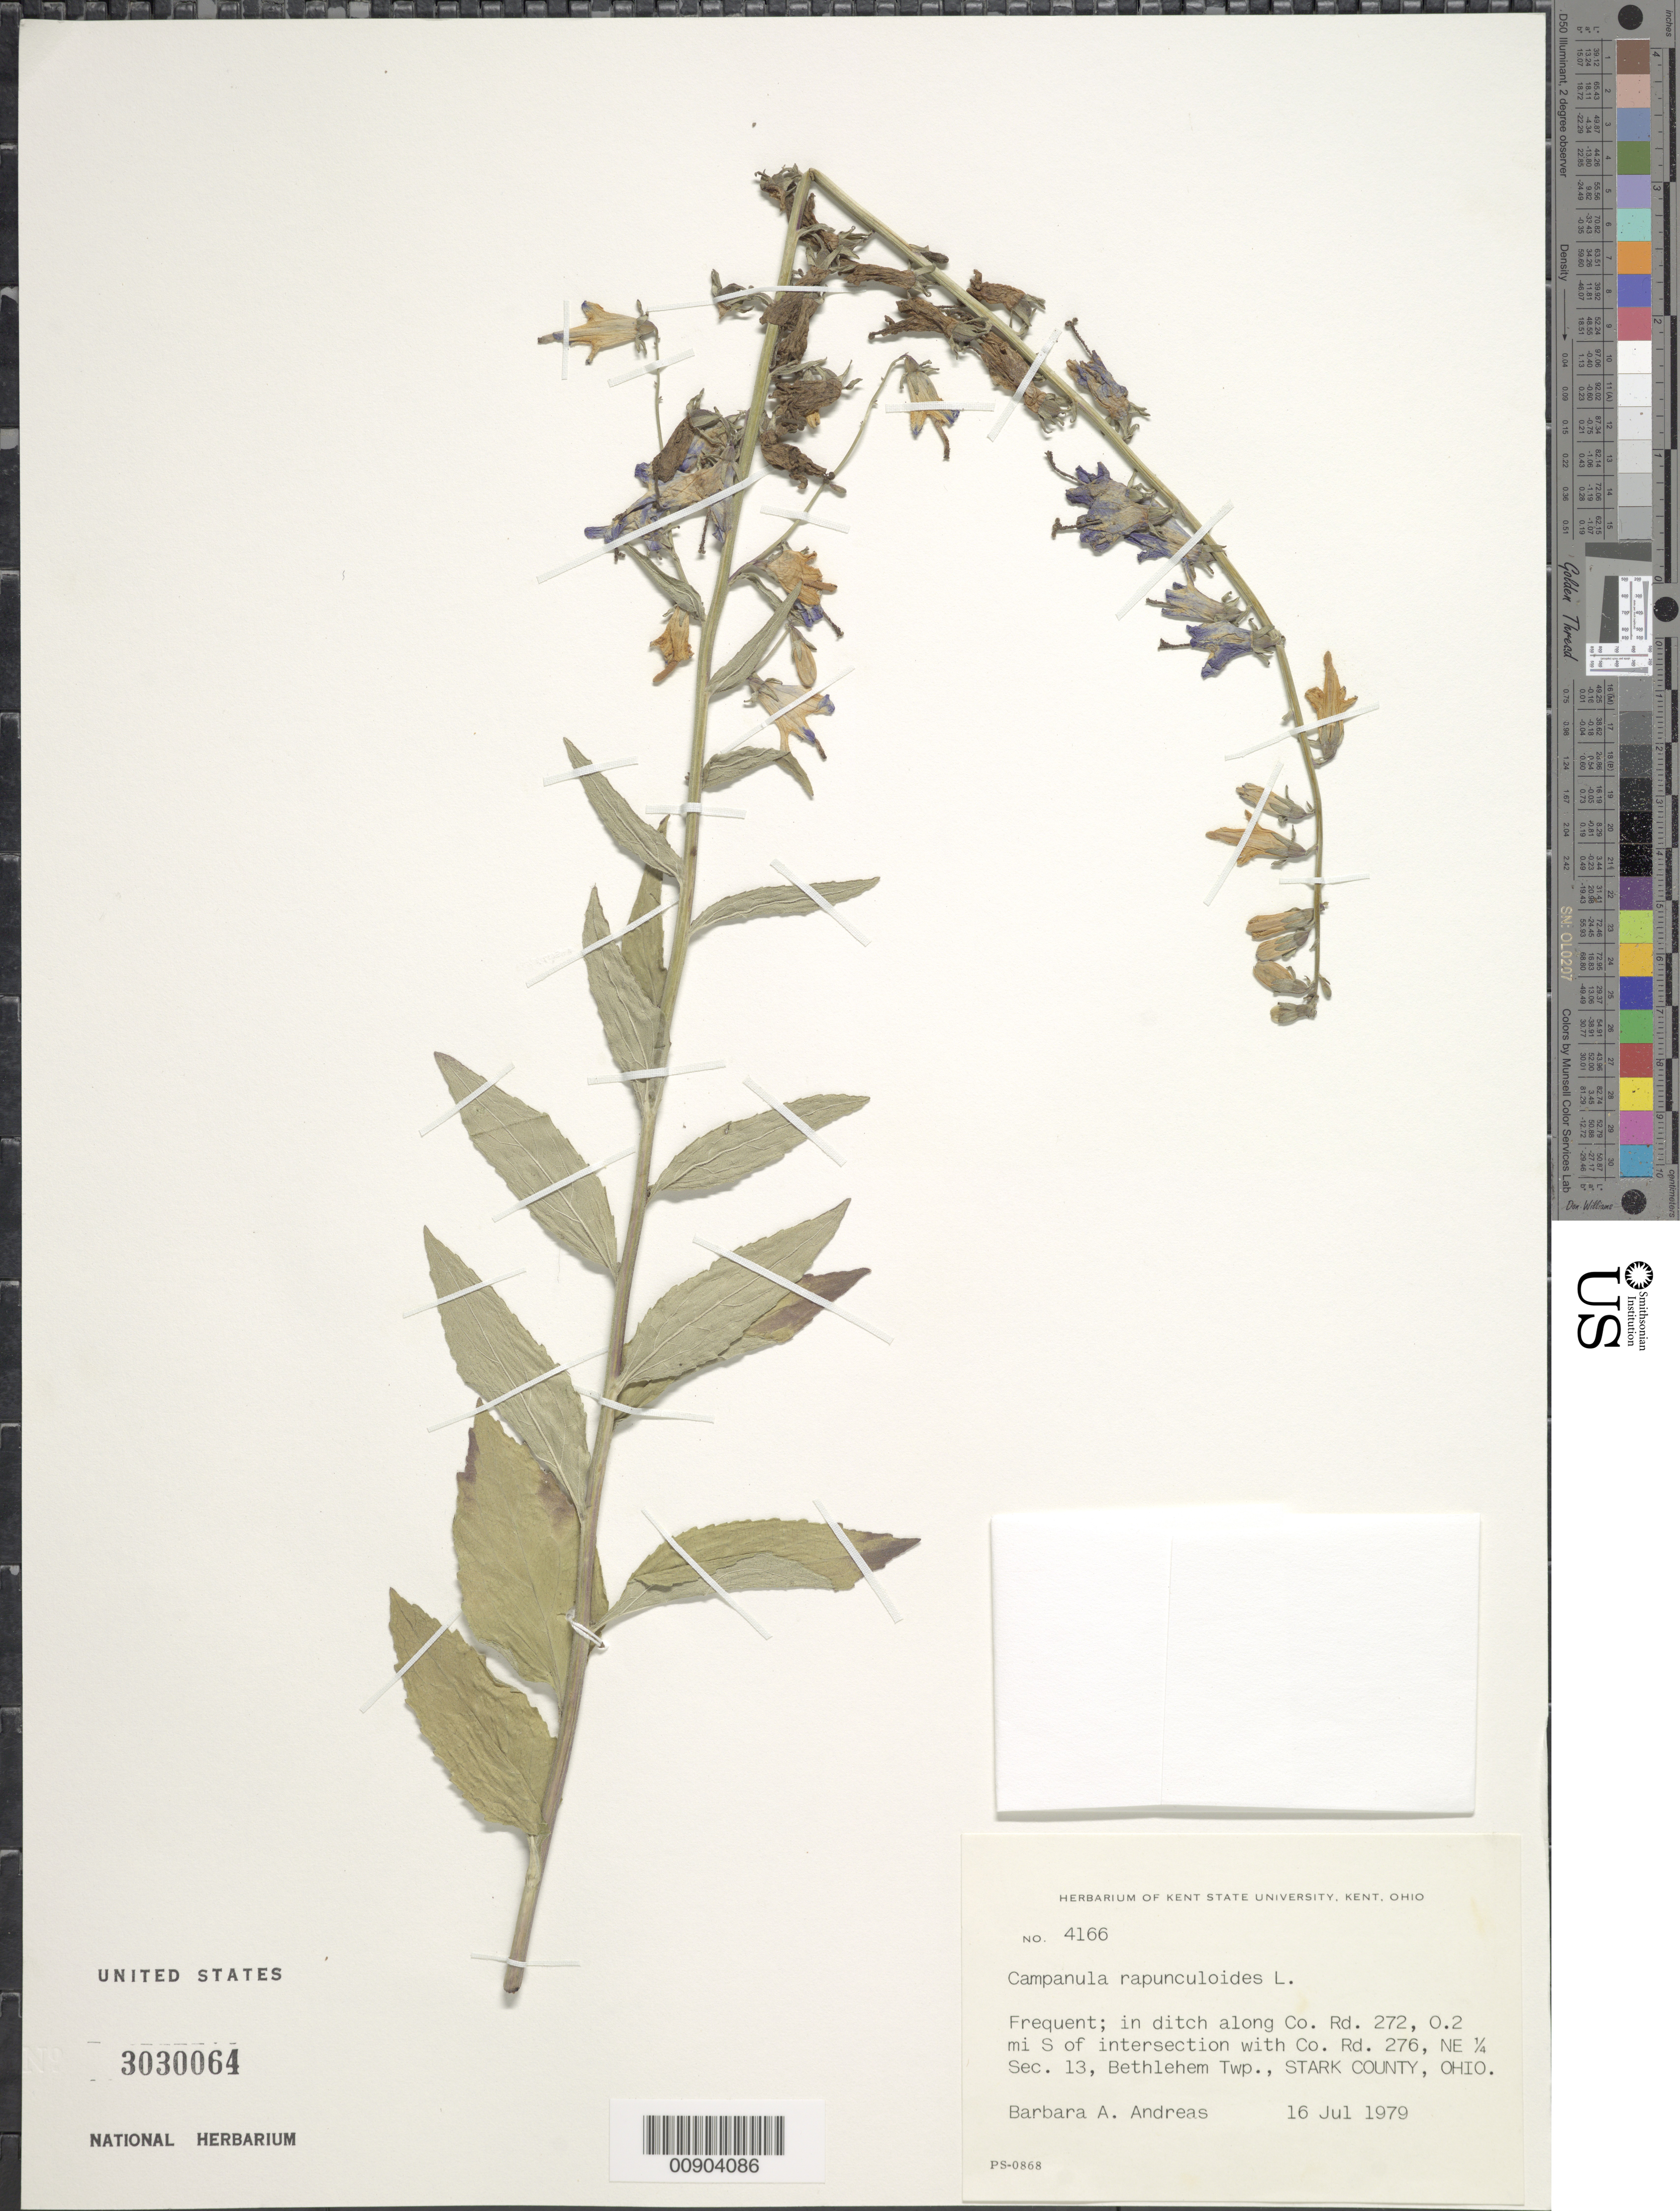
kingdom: Plantae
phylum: Tracheophyta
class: Magnoliopsida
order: Asterales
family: Campanulaceae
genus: Campanula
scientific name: Campanula rapunculoides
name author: L.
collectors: B. A. Andreas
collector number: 4166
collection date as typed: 16 Jul 1979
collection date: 1979-07-16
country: United States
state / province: Ohio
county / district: Stark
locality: Along Co. Rd. 272, 0.2 mi S of intersection with Co. Rd. 276, NE 1/4 Sec. 13, Bethlehem Twp.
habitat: in ditch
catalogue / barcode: US 3030064